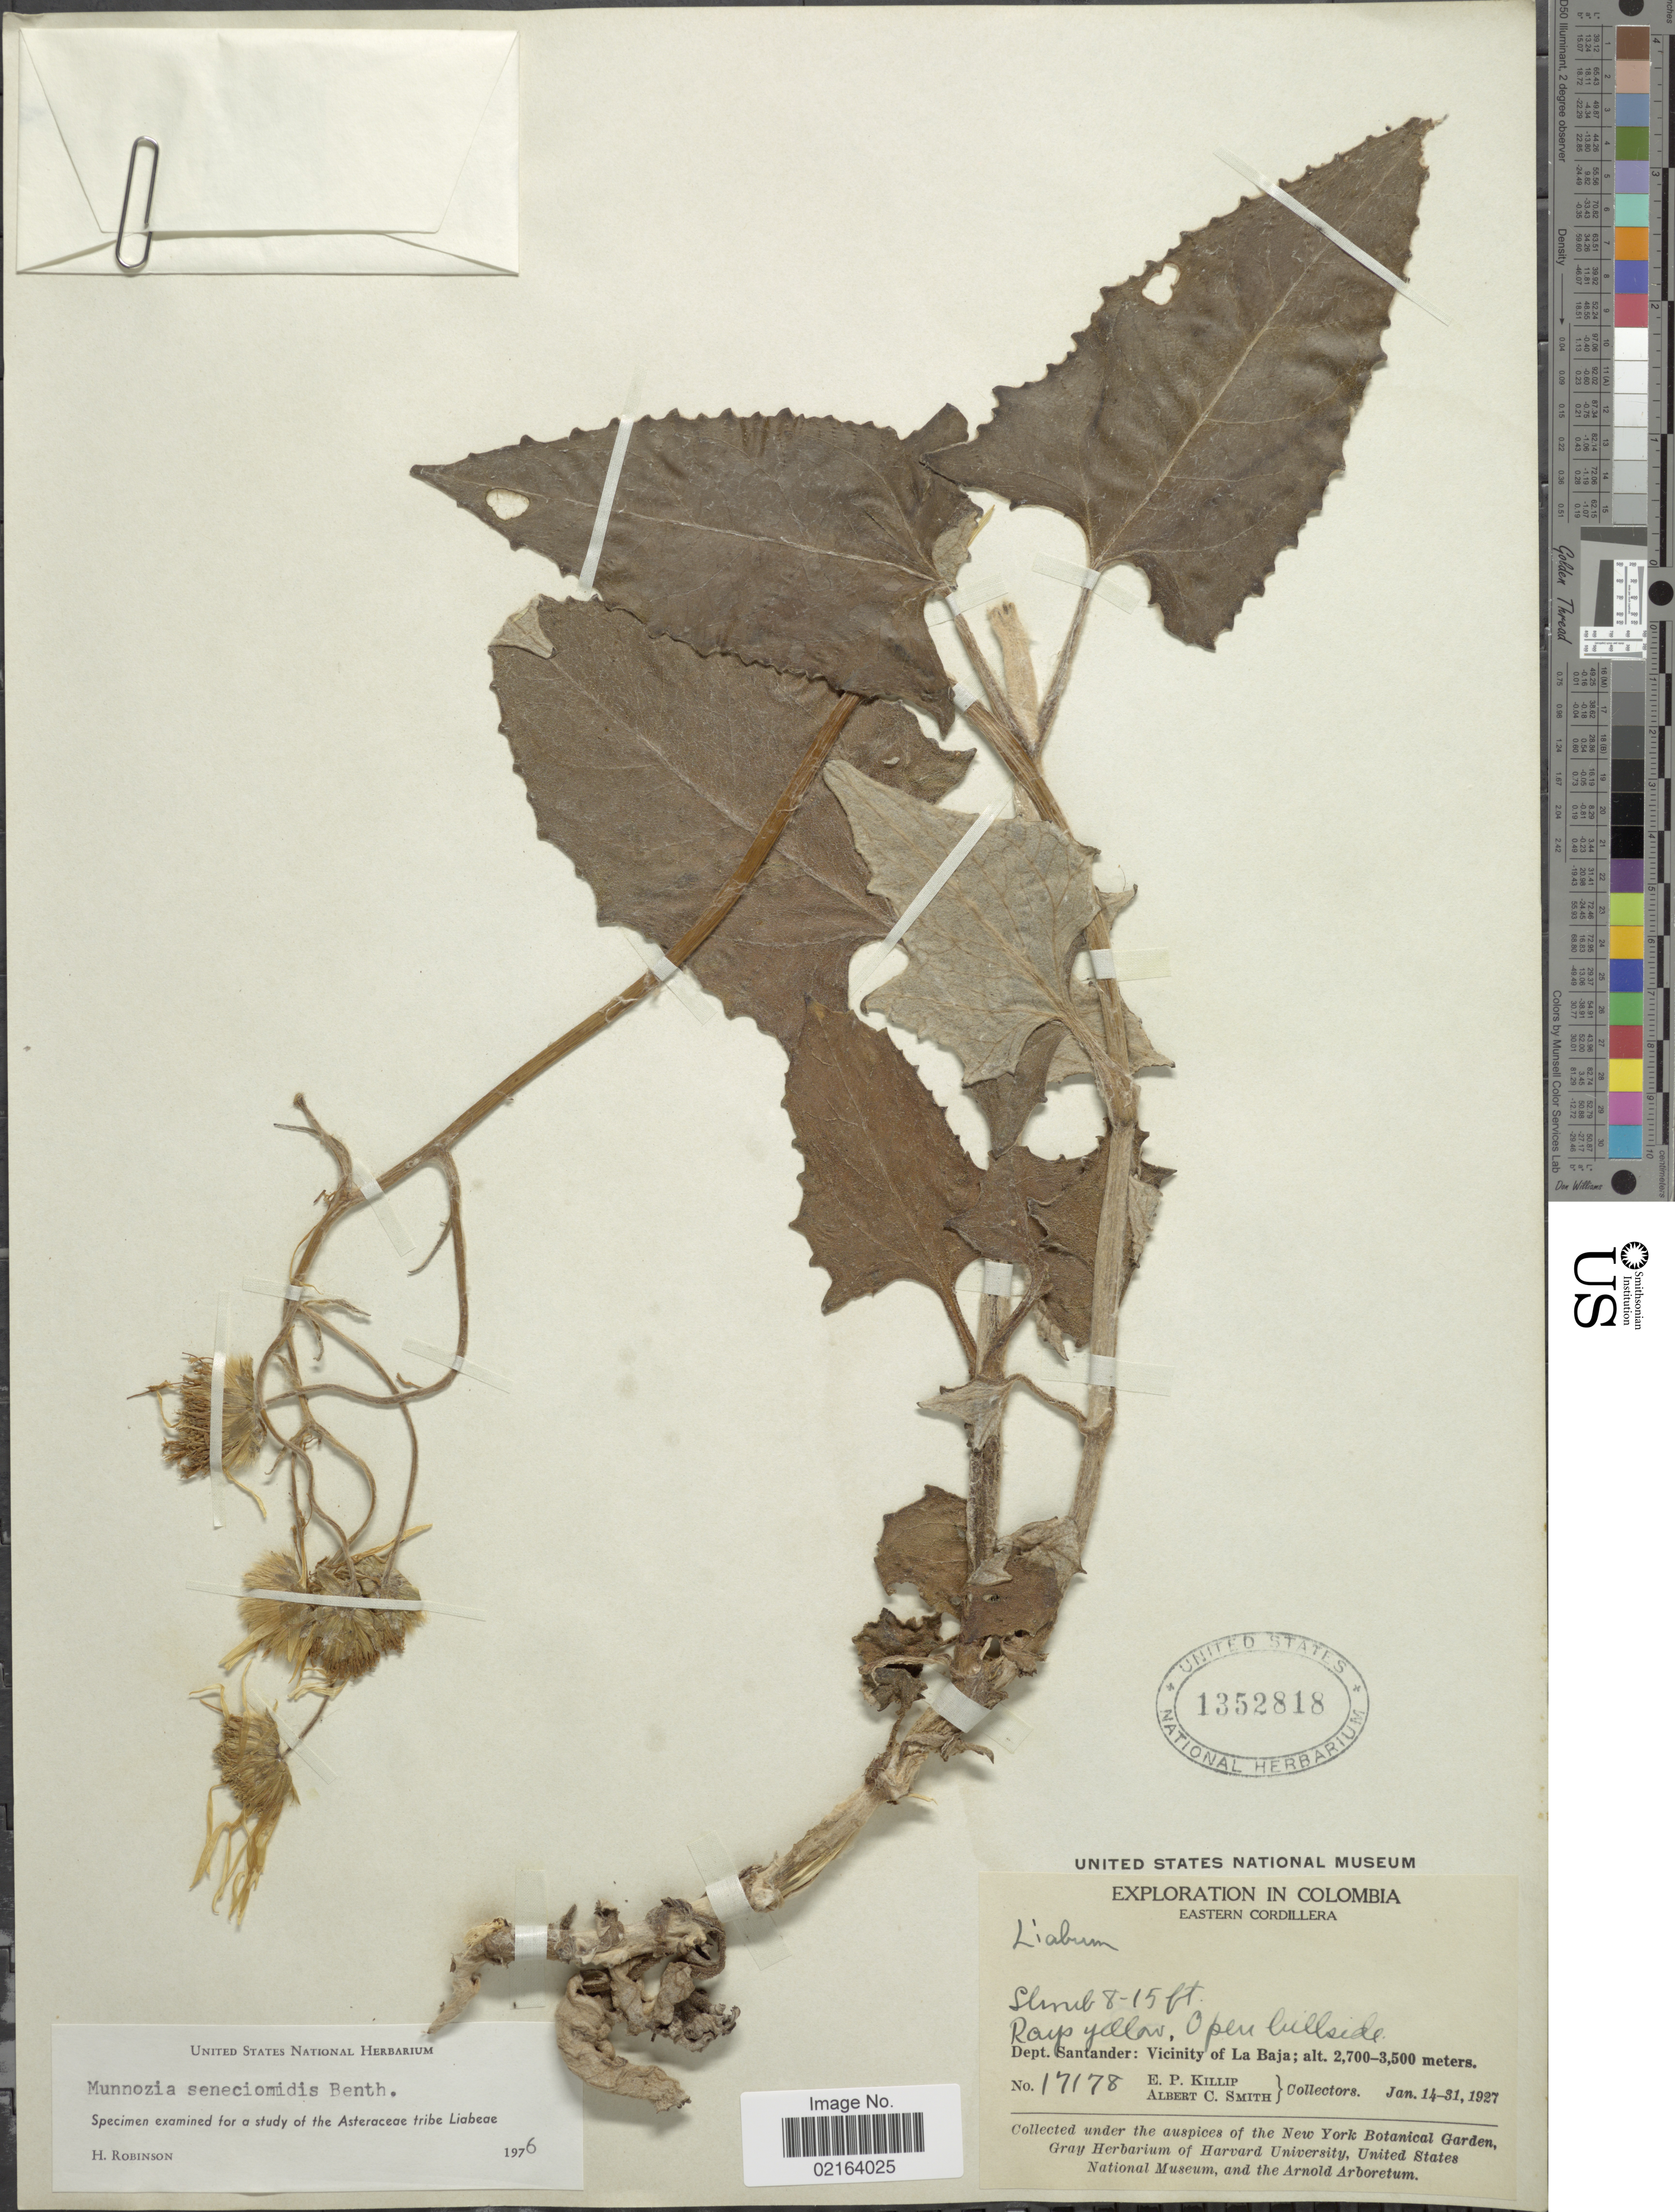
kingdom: Plantae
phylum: Tracheophyta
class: Magnoliopsida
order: Asterales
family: Asteraceae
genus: Munnozia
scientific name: Munnozia senecionidis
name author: Benth.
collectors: E. P. Killip & A. C. Smith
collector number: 17178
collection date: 1927-01-14/1927-01-31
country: Colombia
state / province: Santander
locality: Eastern Cordillera, Dept. Santander: Vicinity of La Baja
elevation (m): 2700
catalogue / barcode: US 1352818